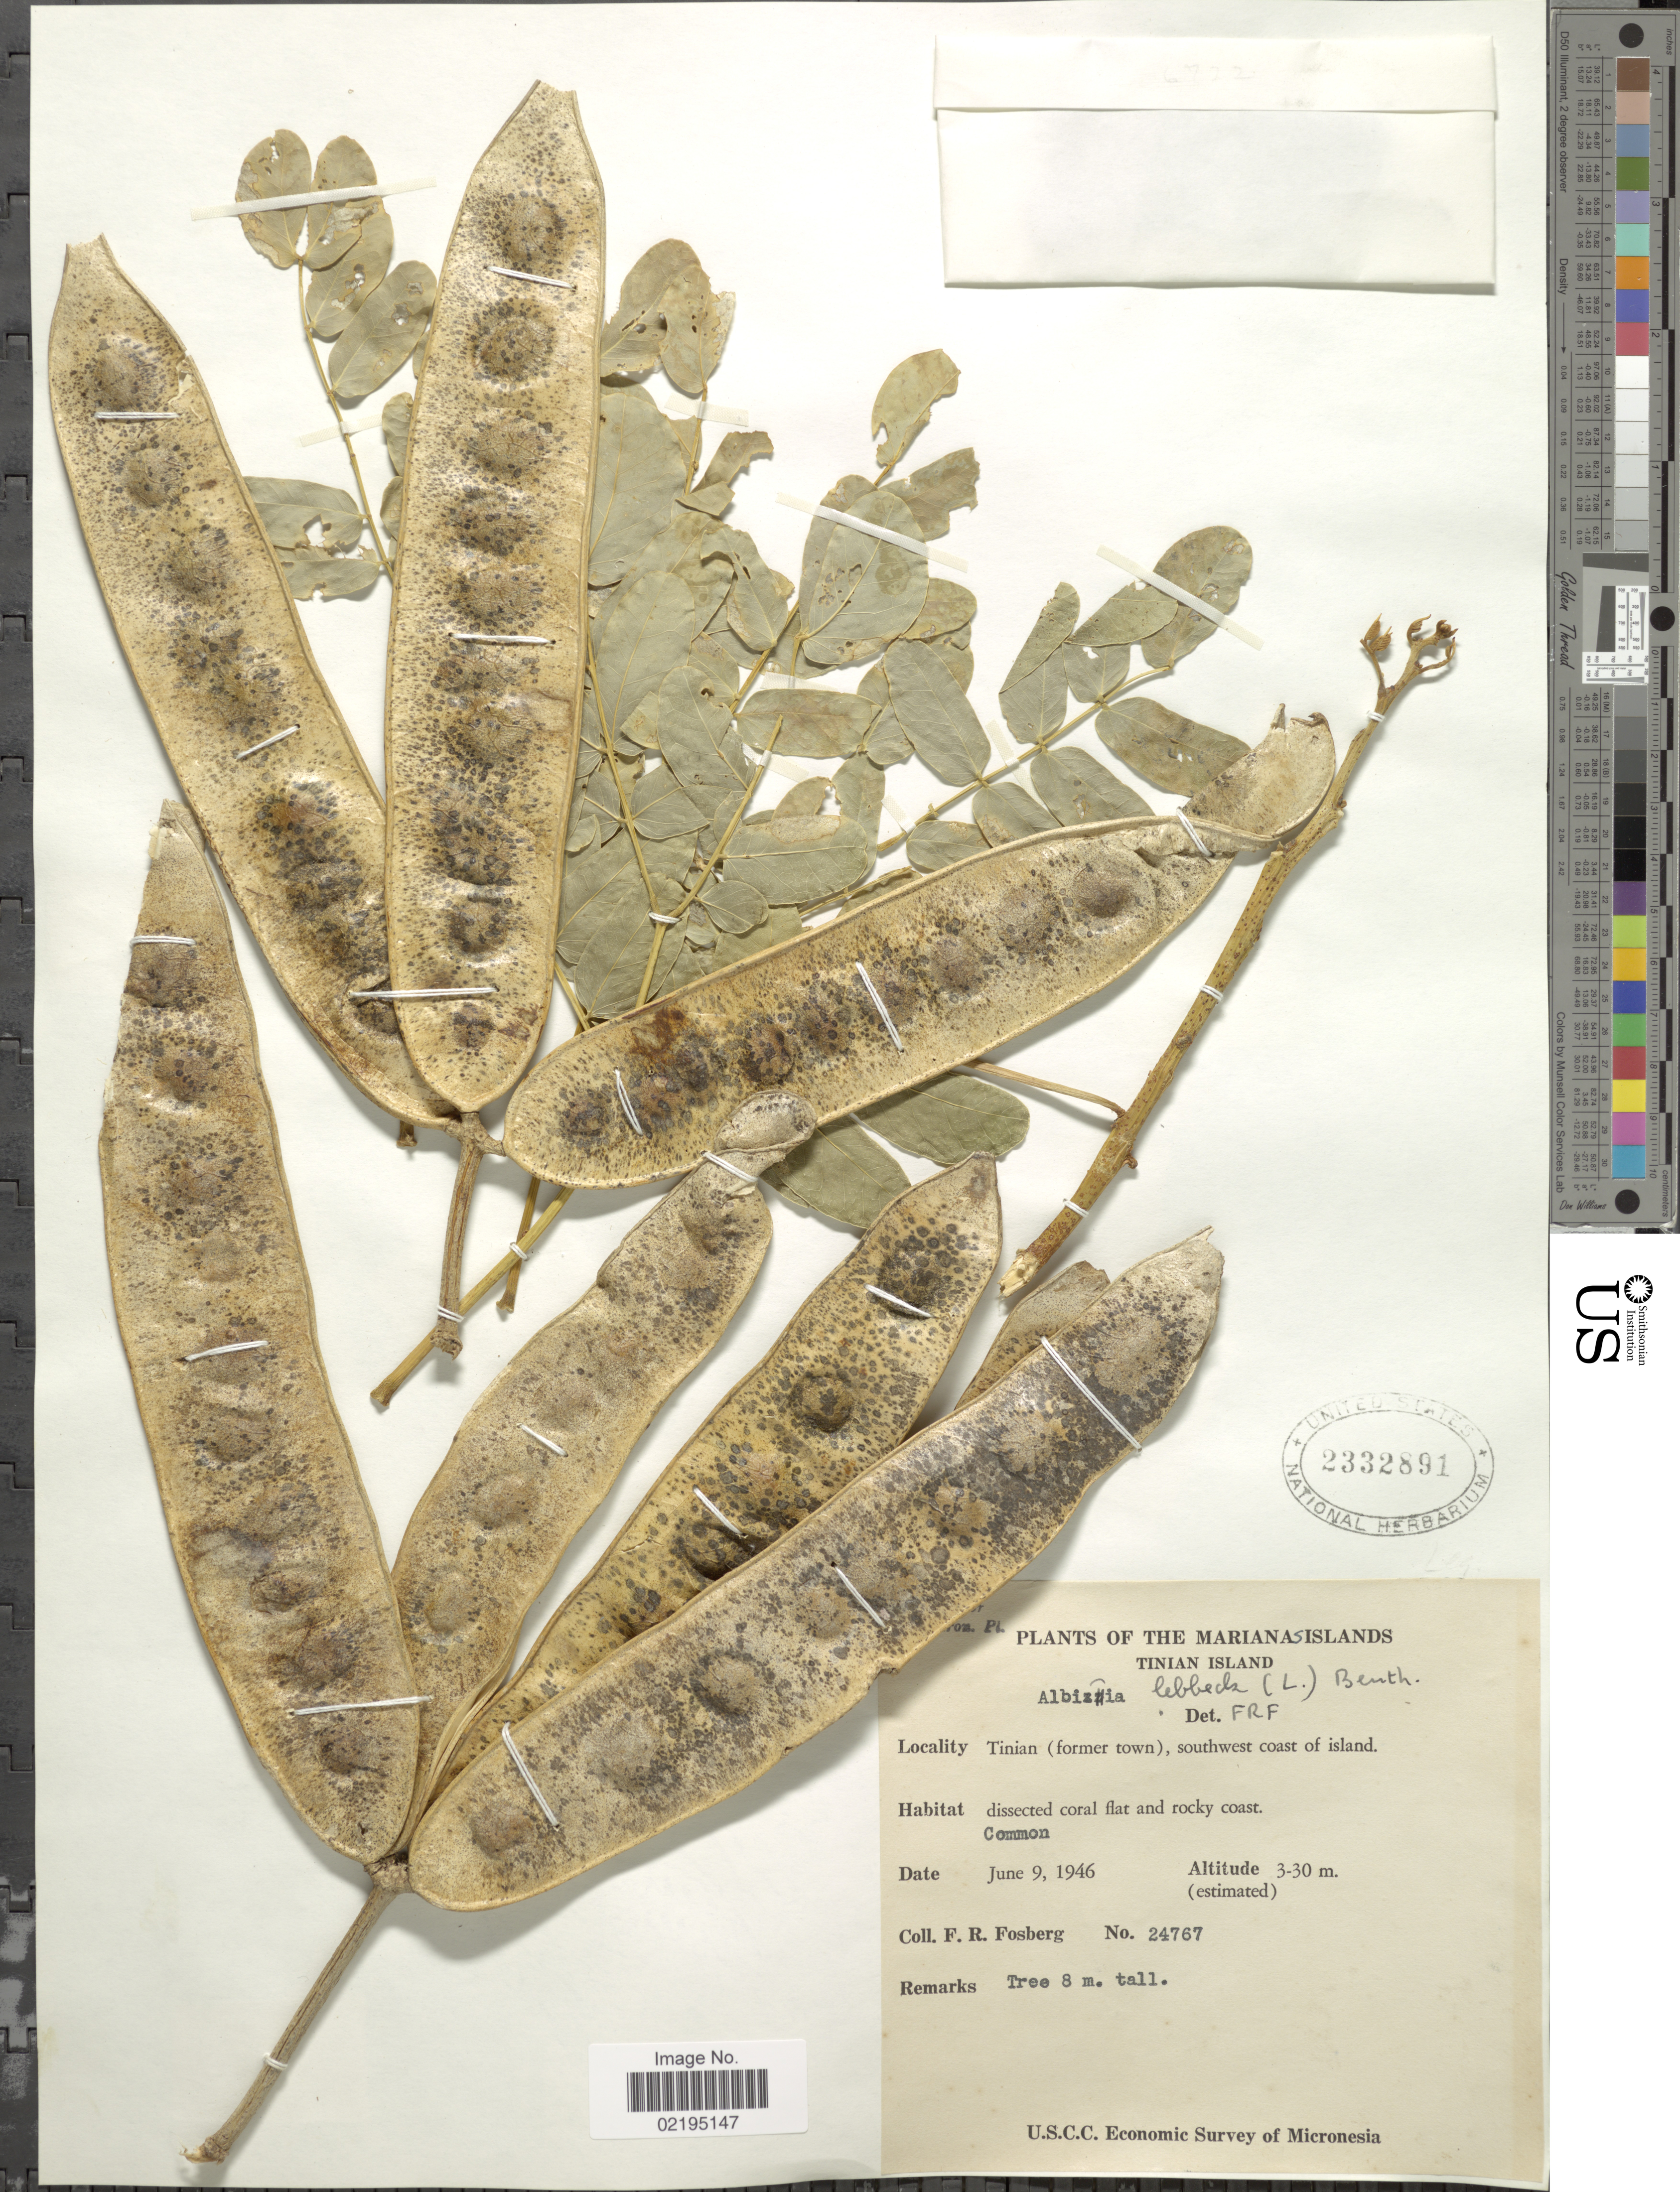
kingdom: Plantae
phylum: Tracheophyta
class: Magnoliopsida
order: Fabales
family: Fabaceae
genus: Albizia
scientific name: Albizia lebbeck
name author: (L.) Benth.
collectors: F. R. Fosberg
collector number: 24767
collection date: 1946-06-09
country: Northern Mariana Islands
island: Tinian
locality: Tinian Island, Tinian (former town), southwest coast of island, dissected coral flat and rocky coast.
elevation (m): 3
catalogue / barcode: US 2332891